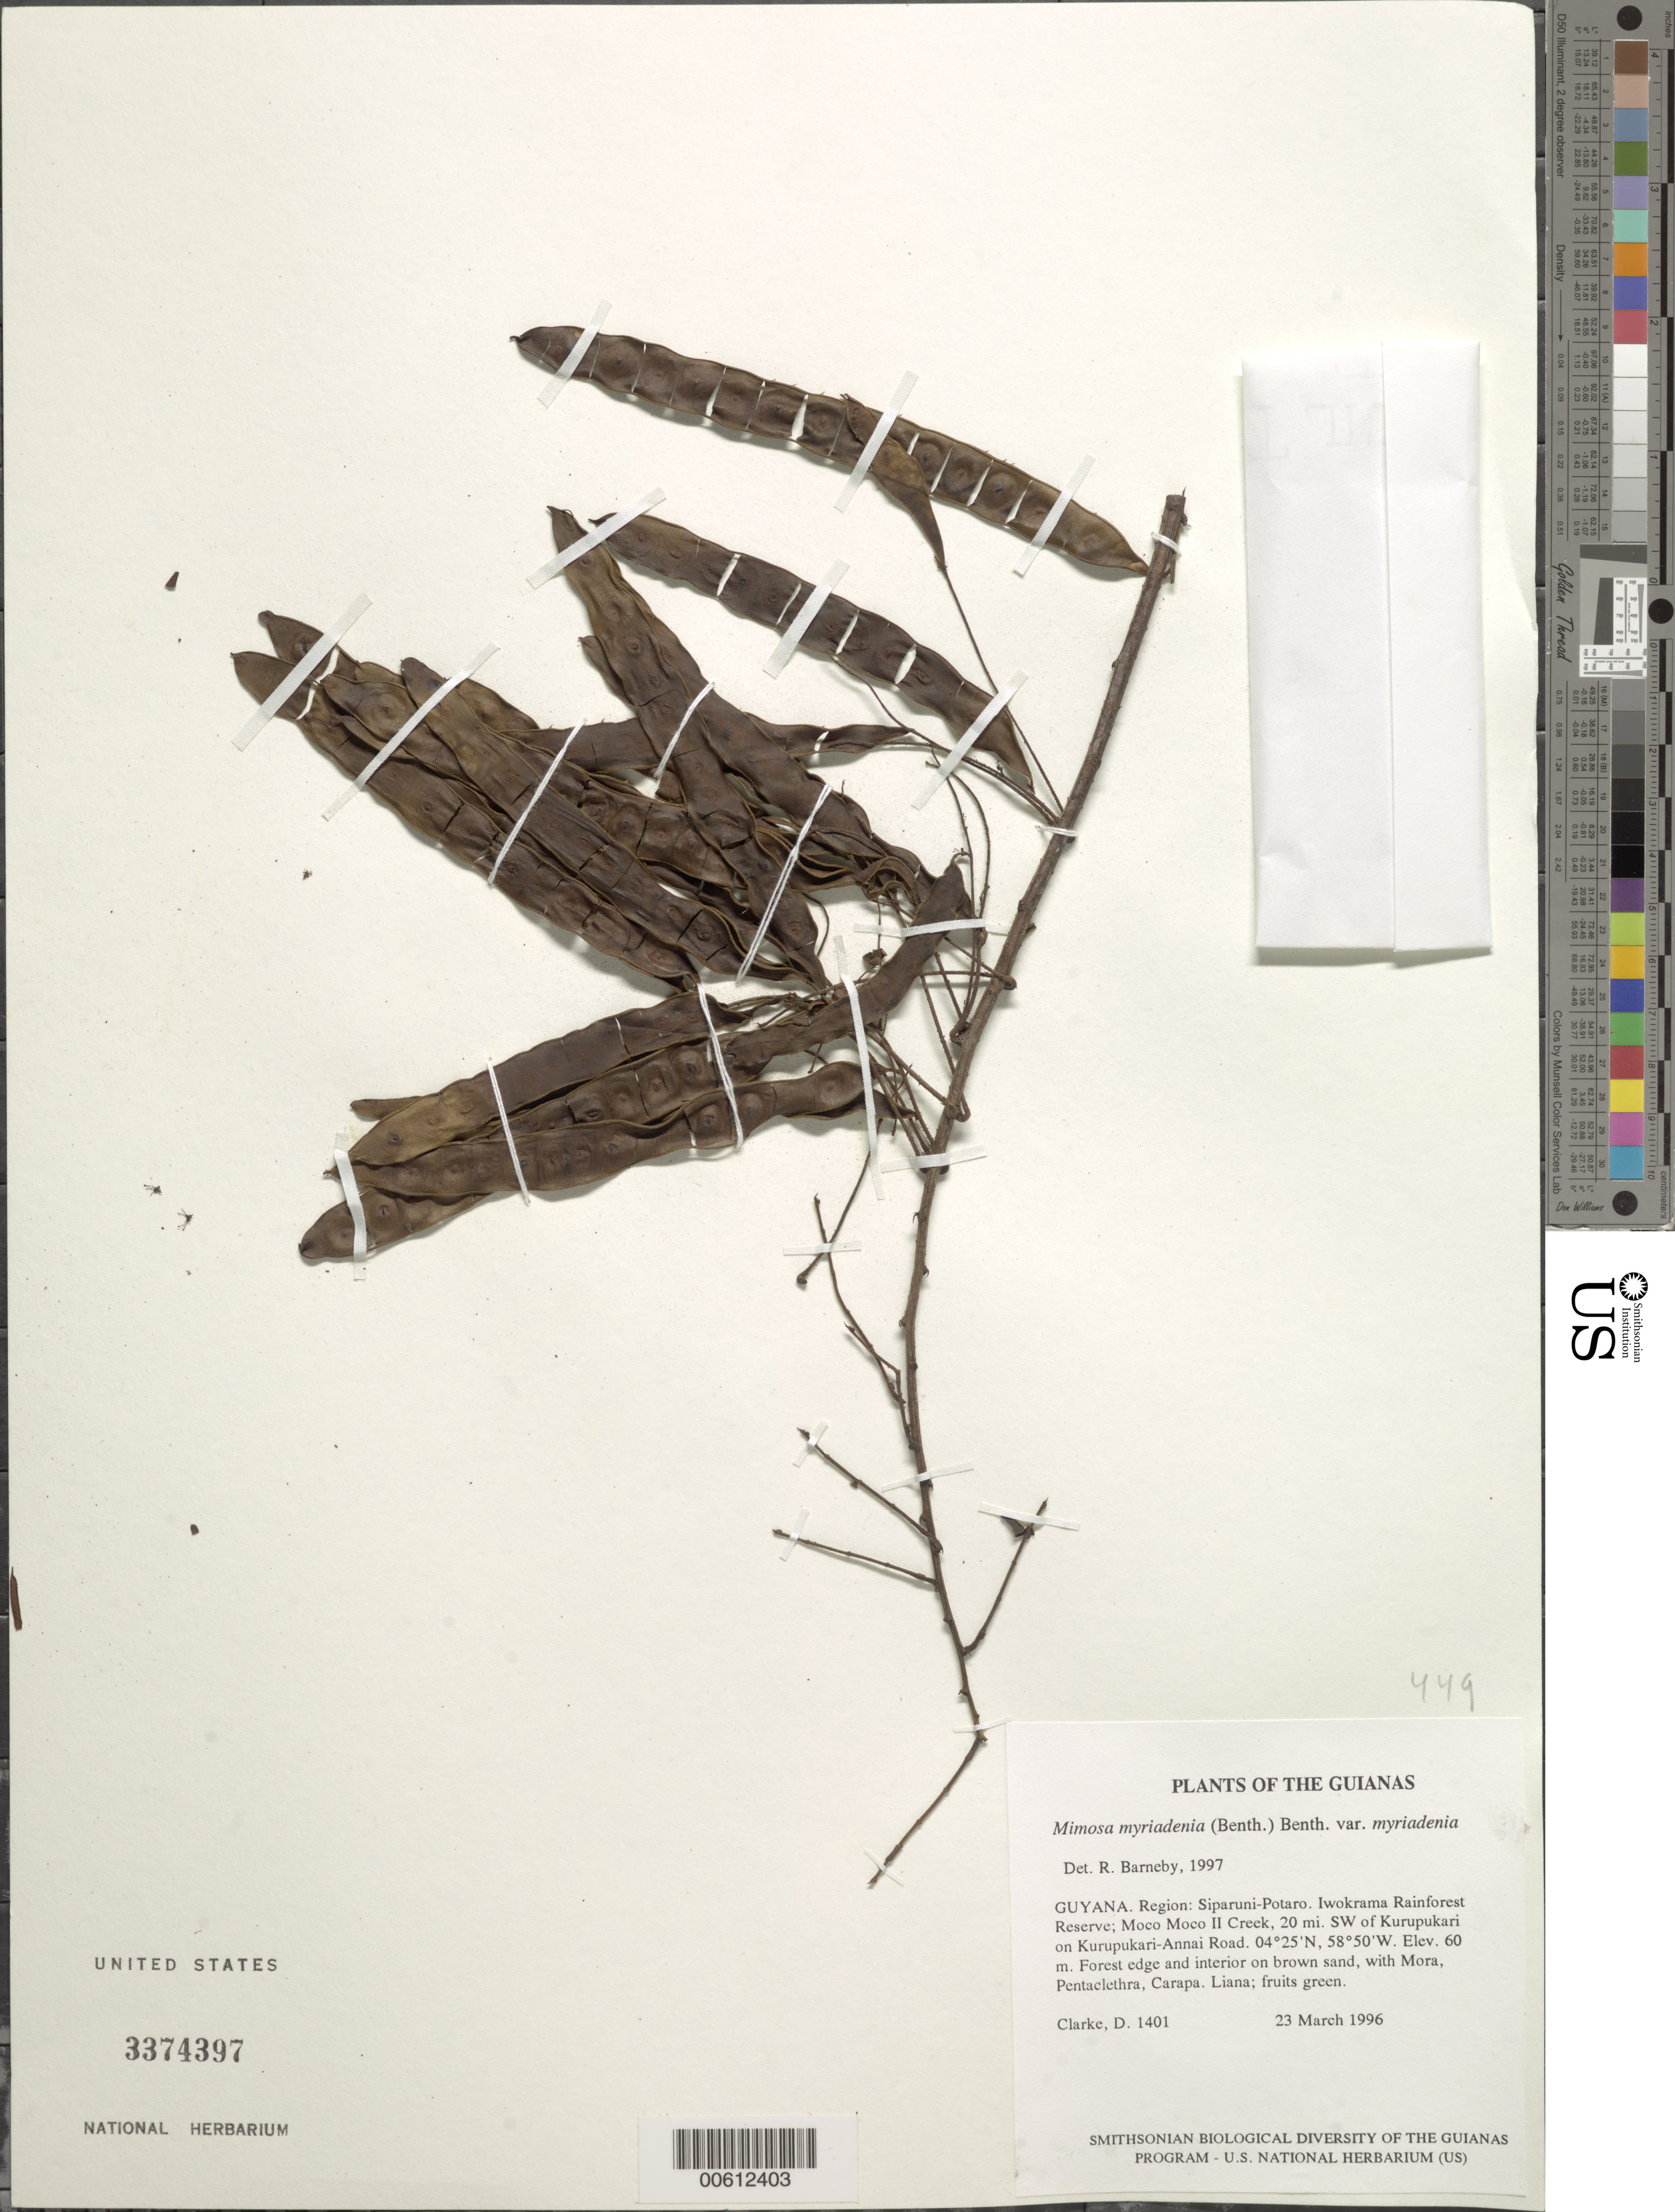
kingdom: Plantae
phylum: Tracheophyta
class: Magnoliopsida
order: Fabales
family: Fabaceae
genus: Mimosa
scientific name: Mimosa myriadenia var. myriadenia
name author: (Benth.) Benth.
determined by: Barneby, Rupert C., (NY)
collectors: H. D. Clarke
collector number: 1401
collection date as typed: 23 March 1996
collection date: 1996-03-23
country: Guyana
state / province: Potaro-Siparuni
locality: Iwokrama Rainforest Reserve; Moco Moco II Creek, 20 mi. SW of Kurupukari on Kurupukari-Annai Road, near camp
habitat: Forest edge and interior on brown sand, with Mora, Pentaclethra, Carapa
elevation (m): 60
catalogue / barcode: US 3374397